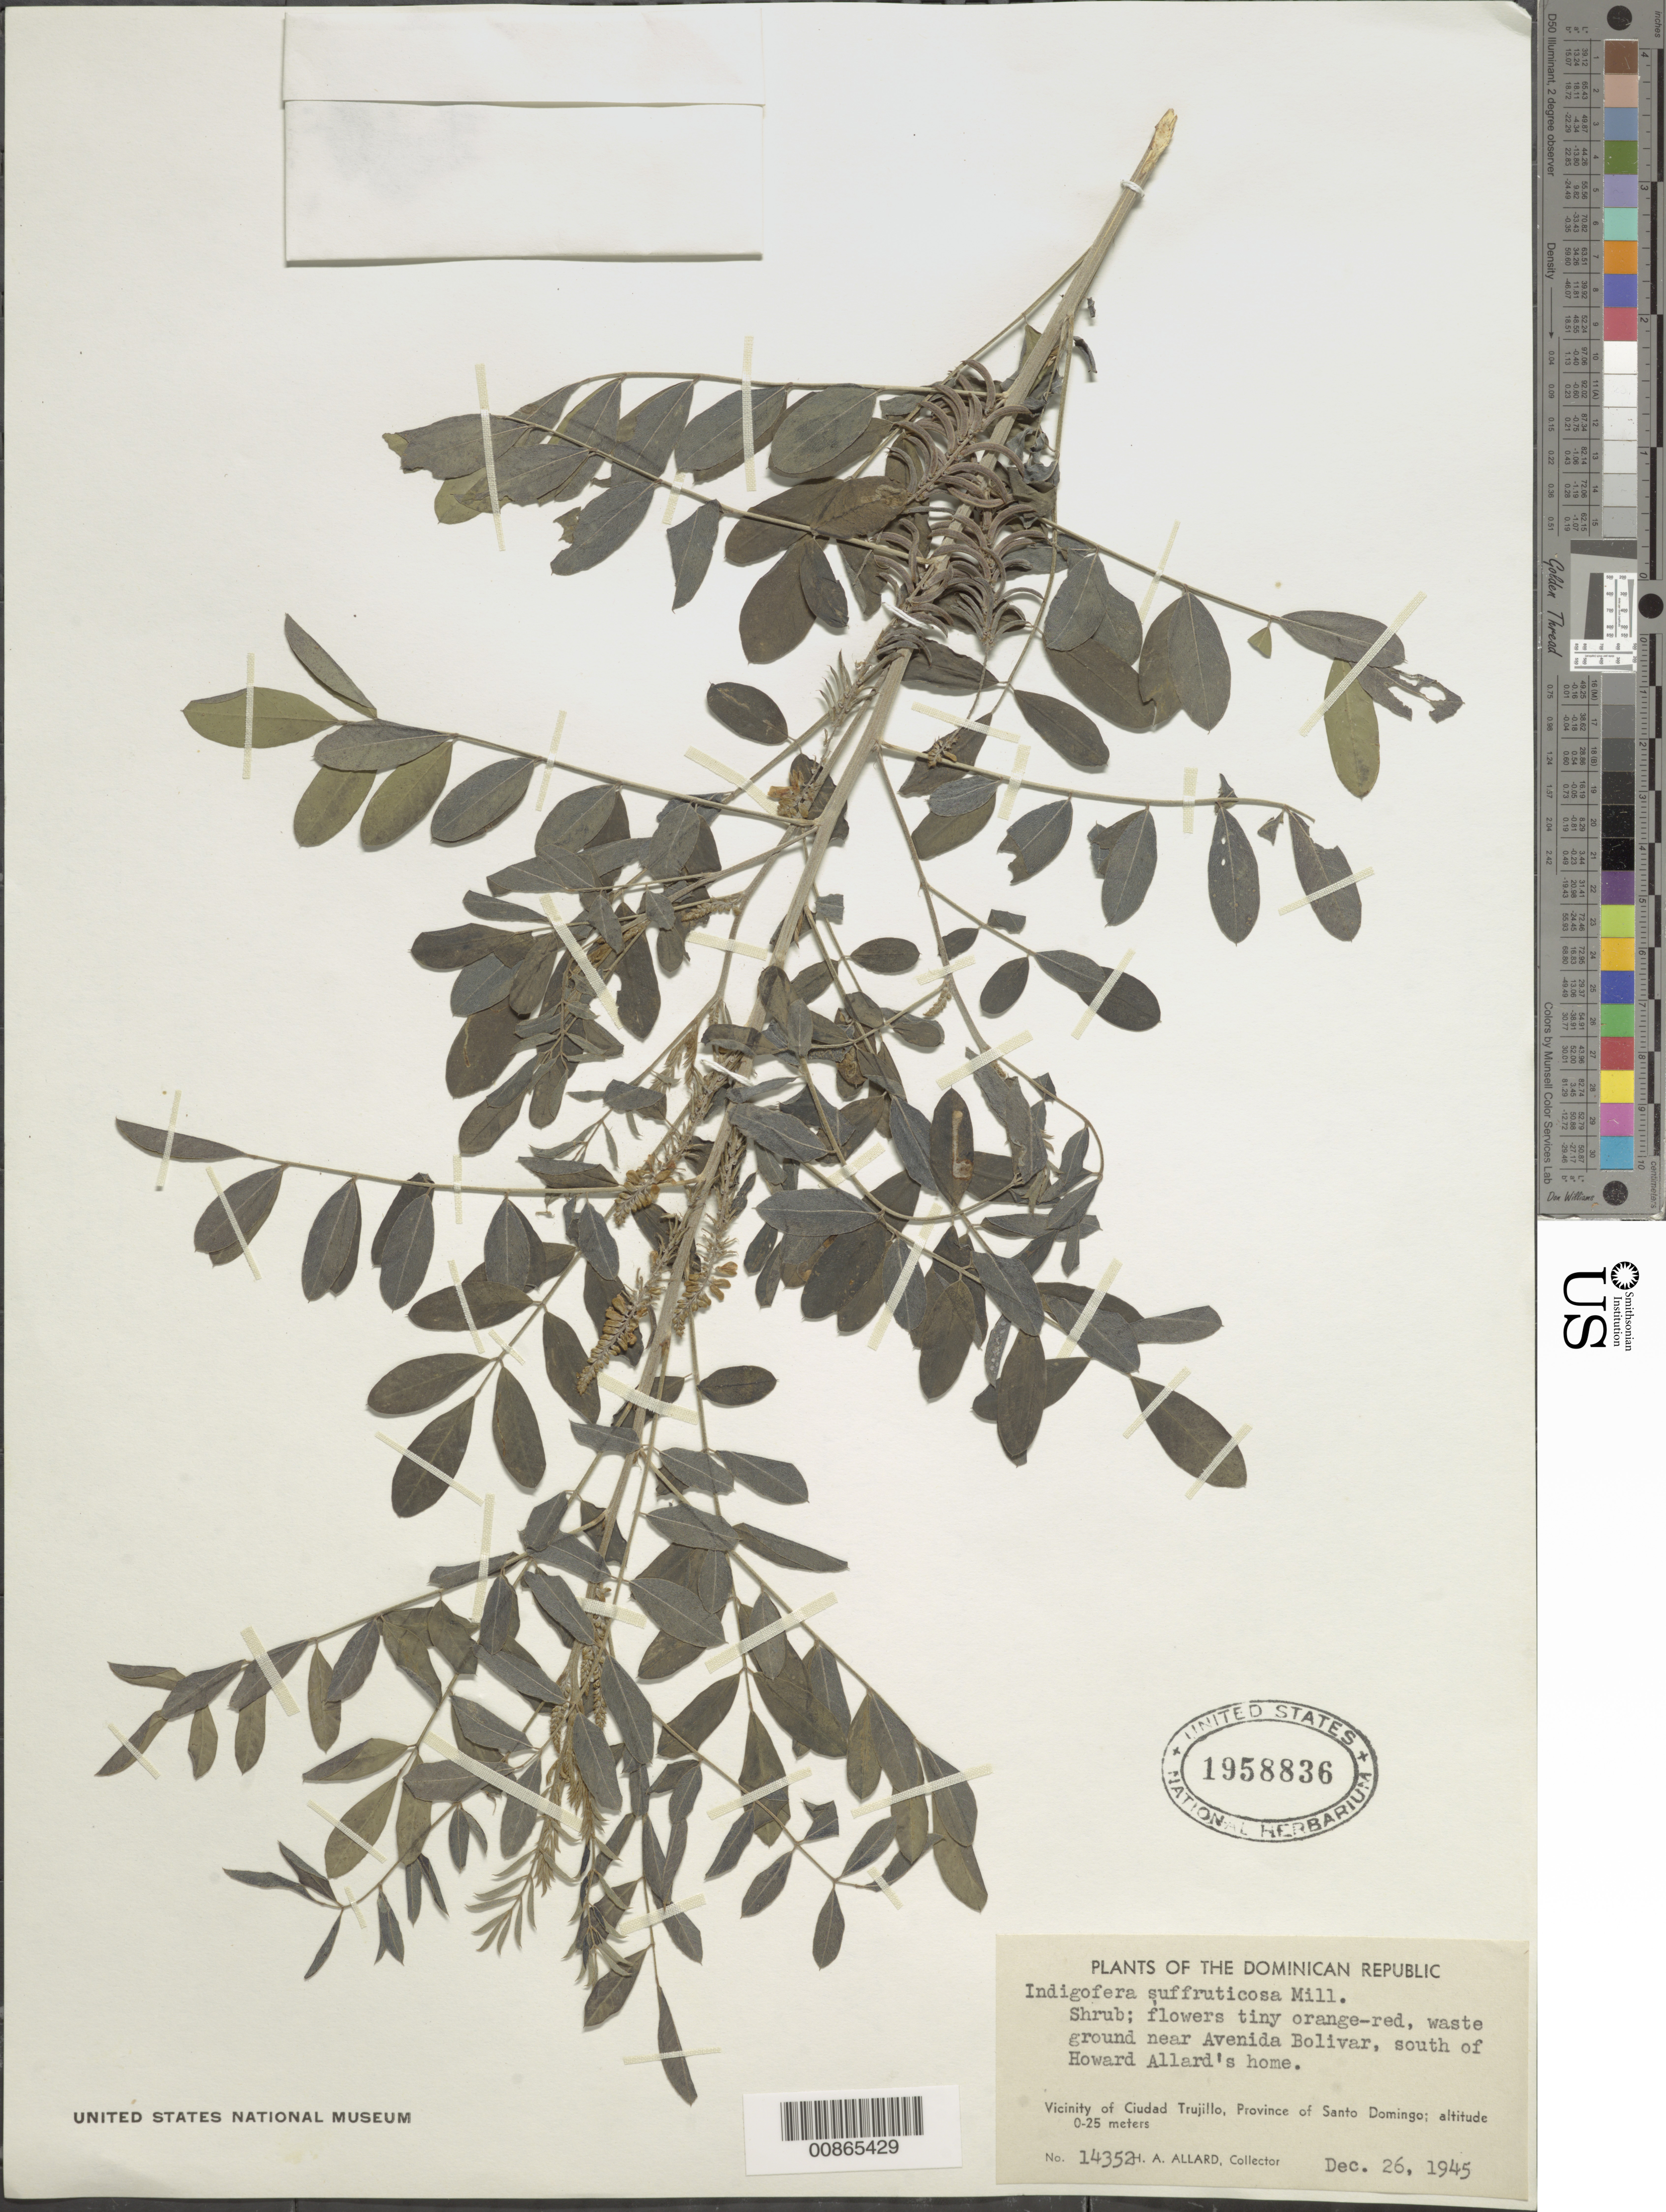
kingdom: Plantae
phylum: Tracheophyta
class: Magnoliopsida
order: Fabales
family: Fabaceae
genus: Indigofera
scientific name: Indigofera suffruticosa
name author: Mill.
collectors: H. A. Allard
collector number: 14352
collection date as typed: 26 Dec 1945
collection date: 1945-12-26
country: Dominican Republic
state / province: Distrito Nacional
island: Hispaniola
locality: Vicinity of Ciudad Trujillo, Province of Santo Domingo (obsolete). Near Avenida Bolivar, south of Howard Allard's home.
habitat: Waste ground.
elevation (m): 0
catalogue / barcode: US 1958836